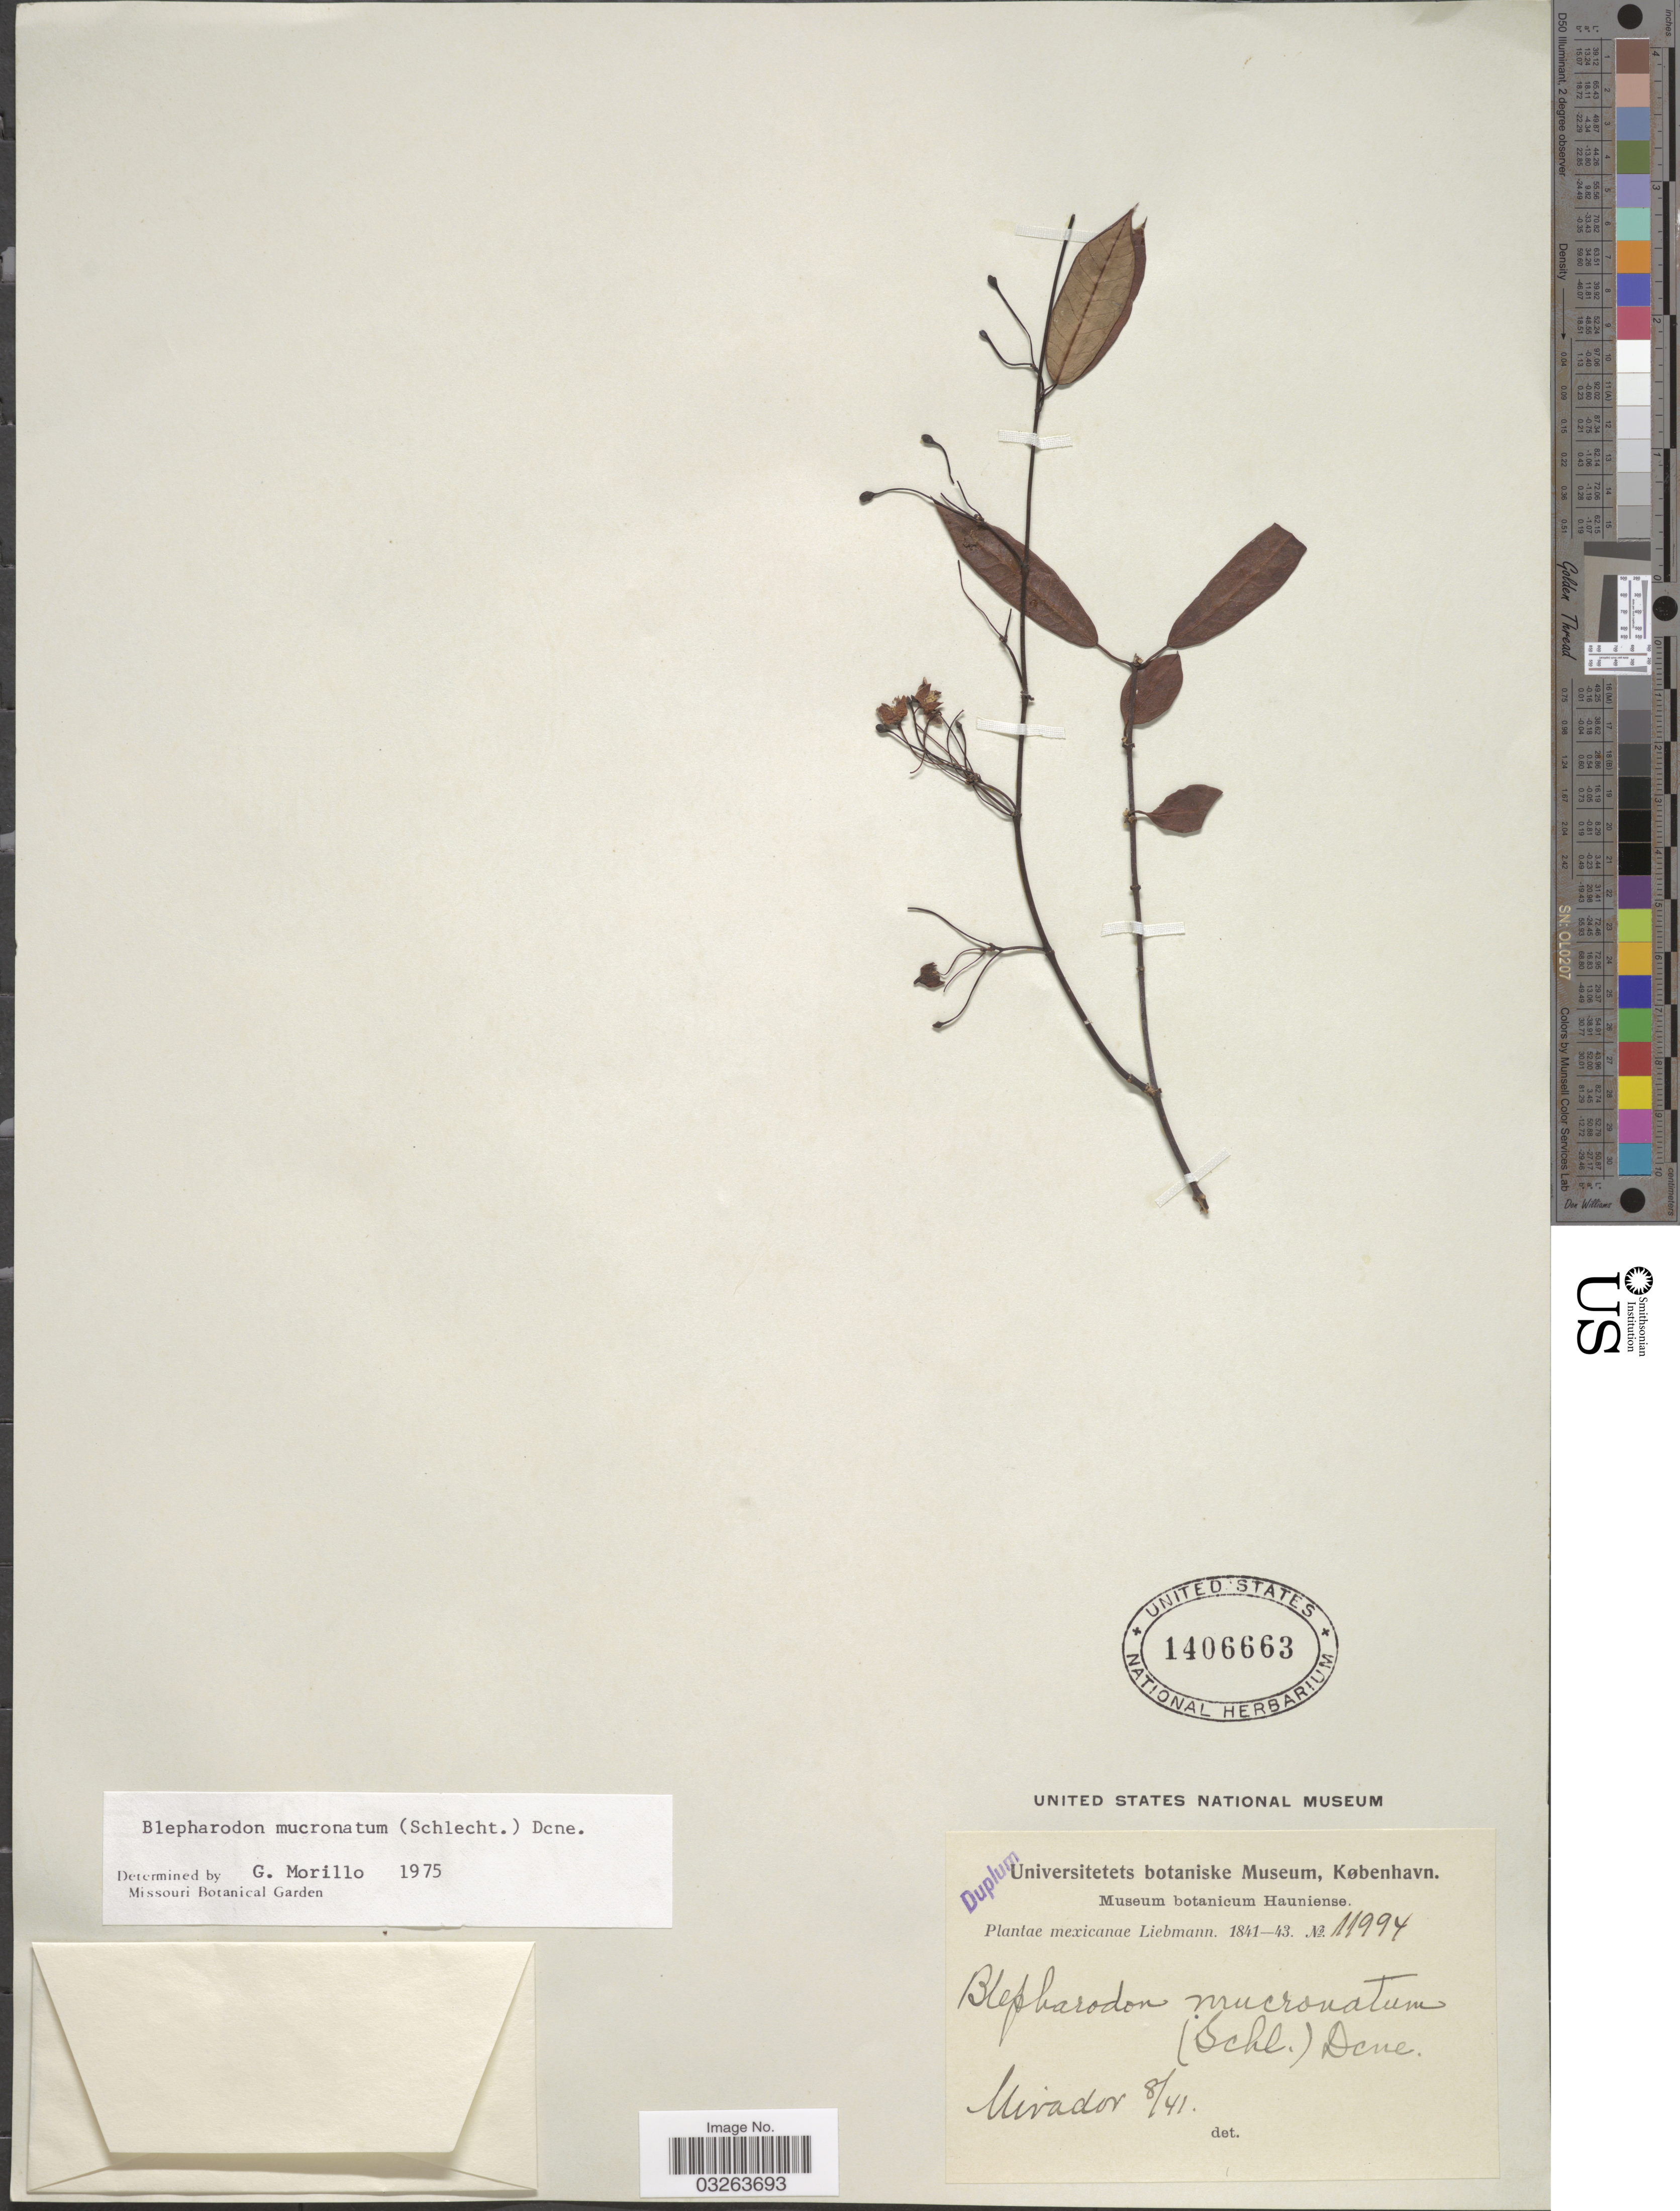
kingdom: Plantae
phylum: Tracheophyta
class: Magnoliopsida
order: Gentianales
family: Apocynaceae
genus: Blepharodon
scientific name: Blepharodon mucronatum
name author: (Schltdl.) Decne.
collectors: Liebmann, --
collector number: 11994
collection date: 1841-08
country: Mexico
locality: Mirador.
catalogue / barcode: US 1406663